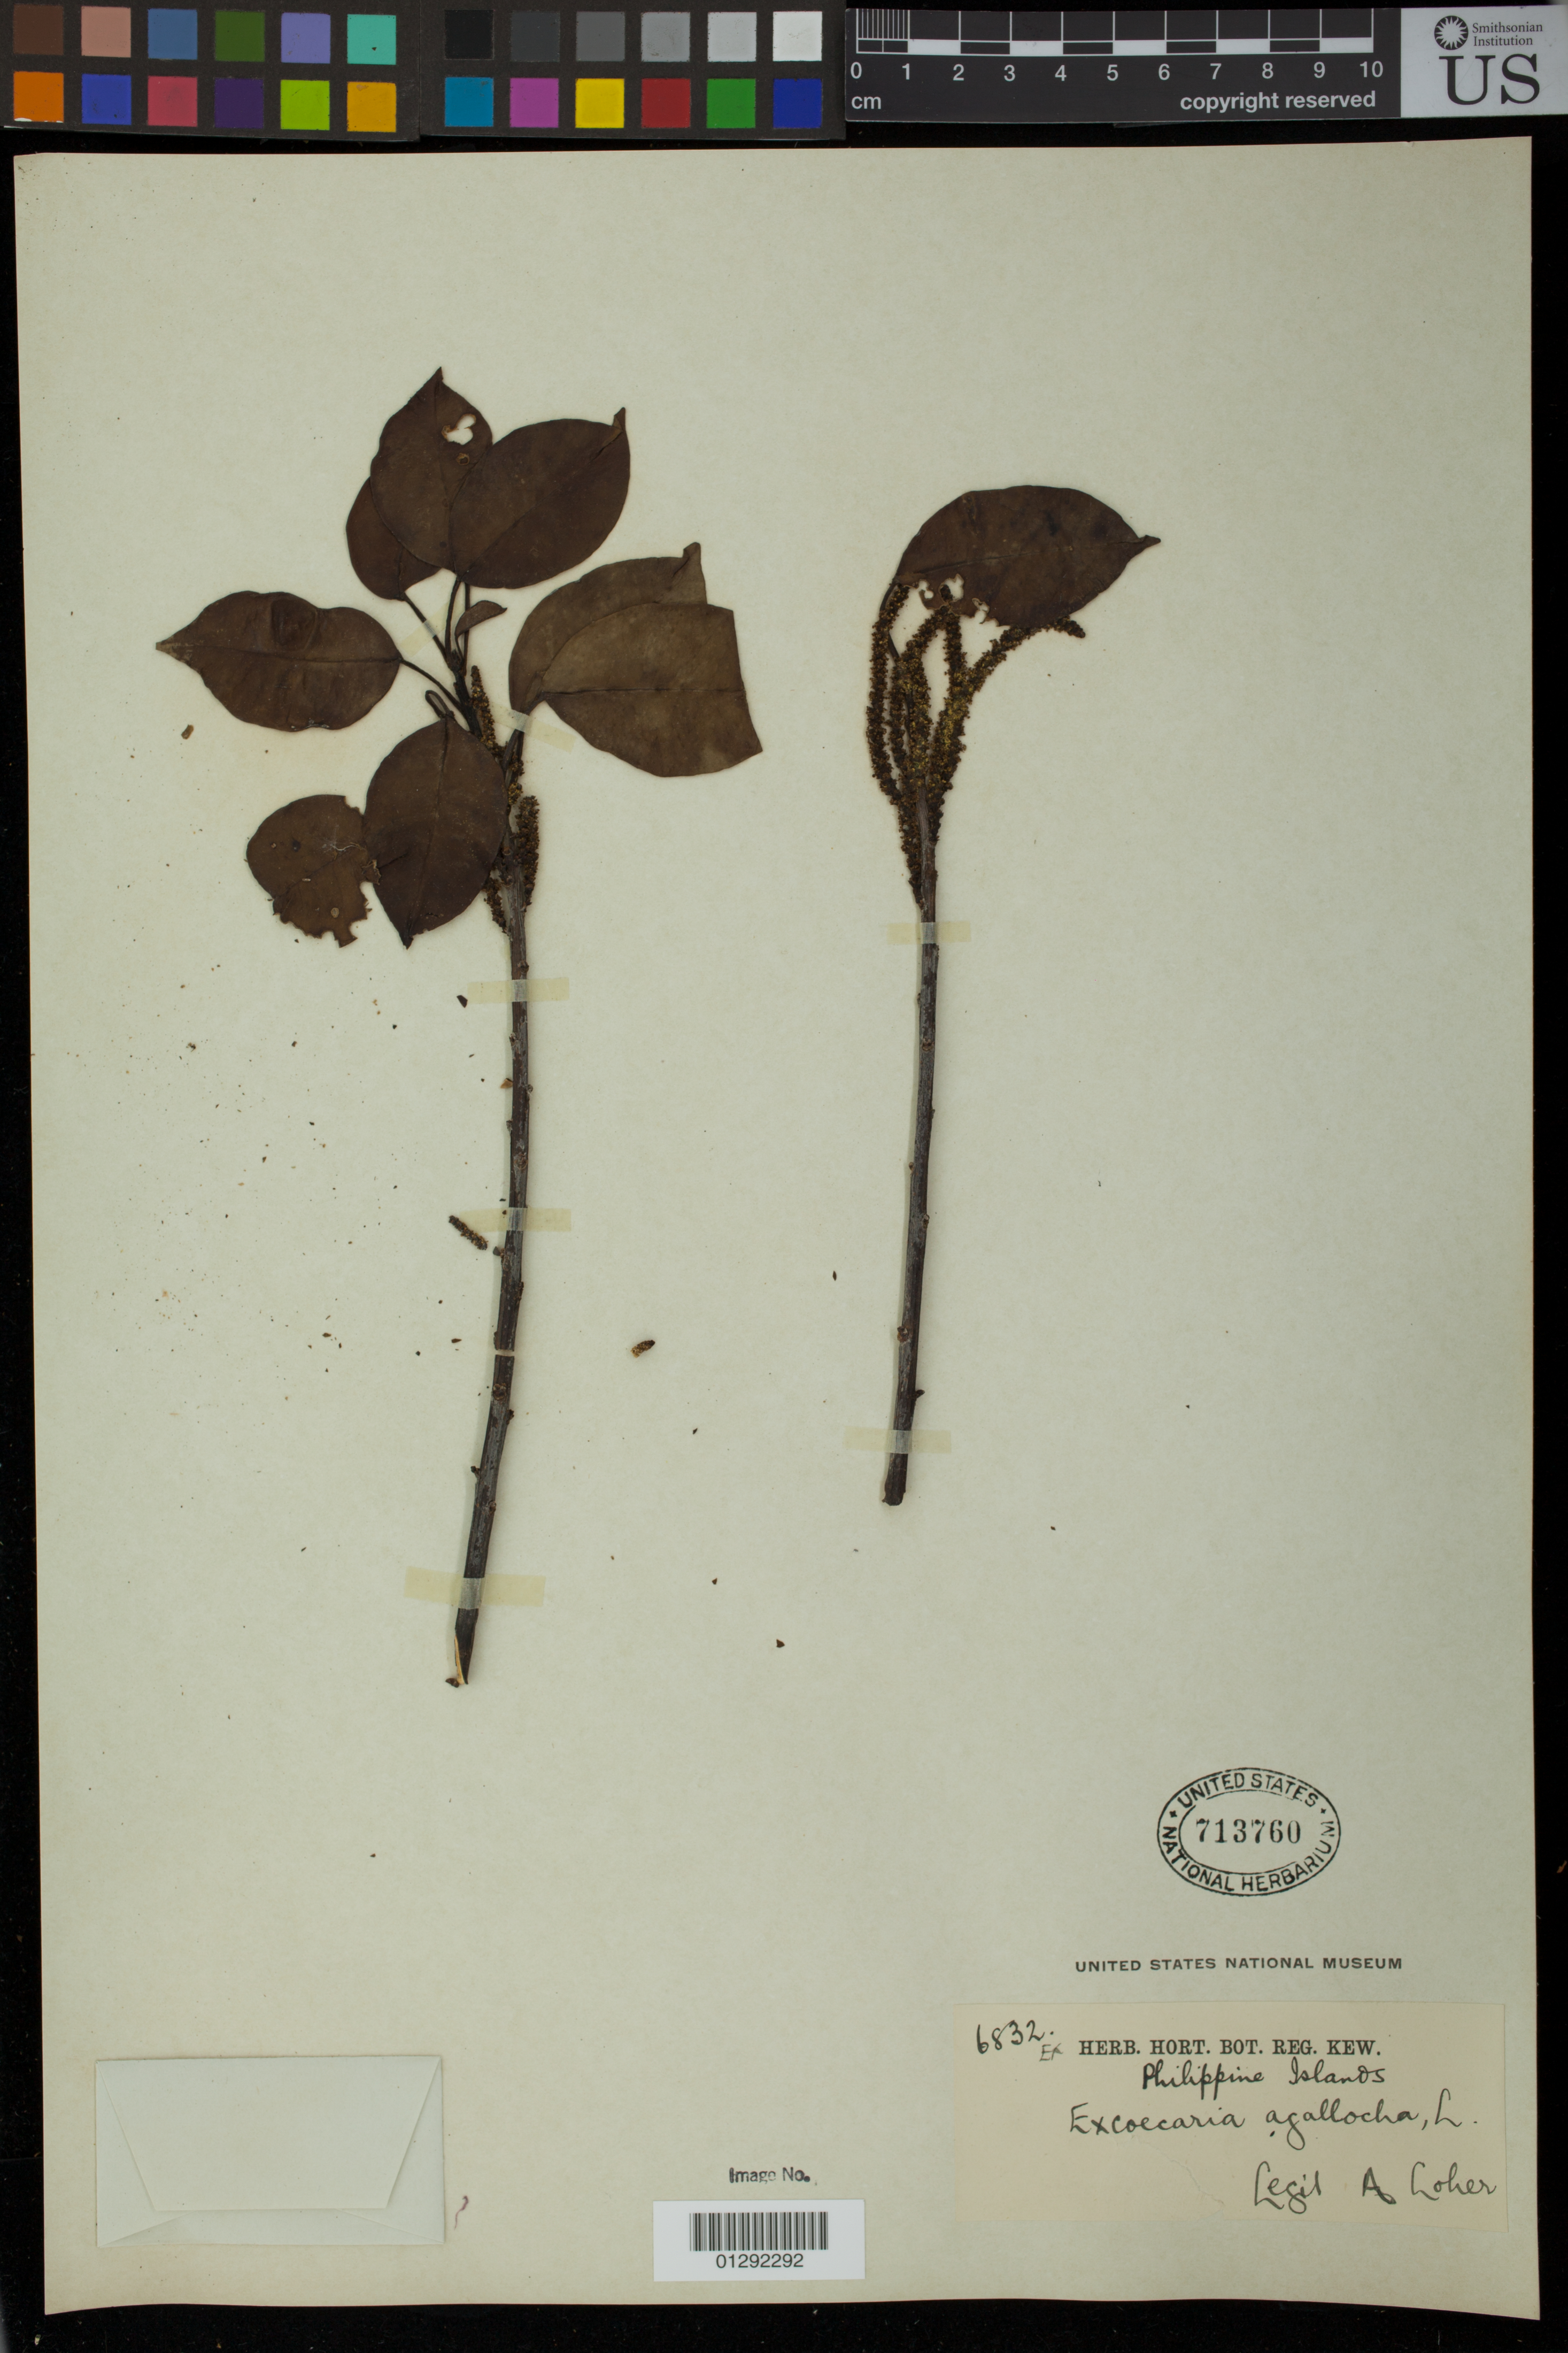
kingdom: Plantae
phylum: Tracheophyta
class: Magnoliopsida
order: Malpighiales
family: Euphorbiaceae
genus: Excoecaria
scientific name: Excoecaria agallocha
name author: L.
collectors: A. Loher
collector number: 6832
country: Philippines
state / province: Cordillera (Administrative Region)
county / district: Benguet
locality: Luzon.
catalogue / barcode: US 713760